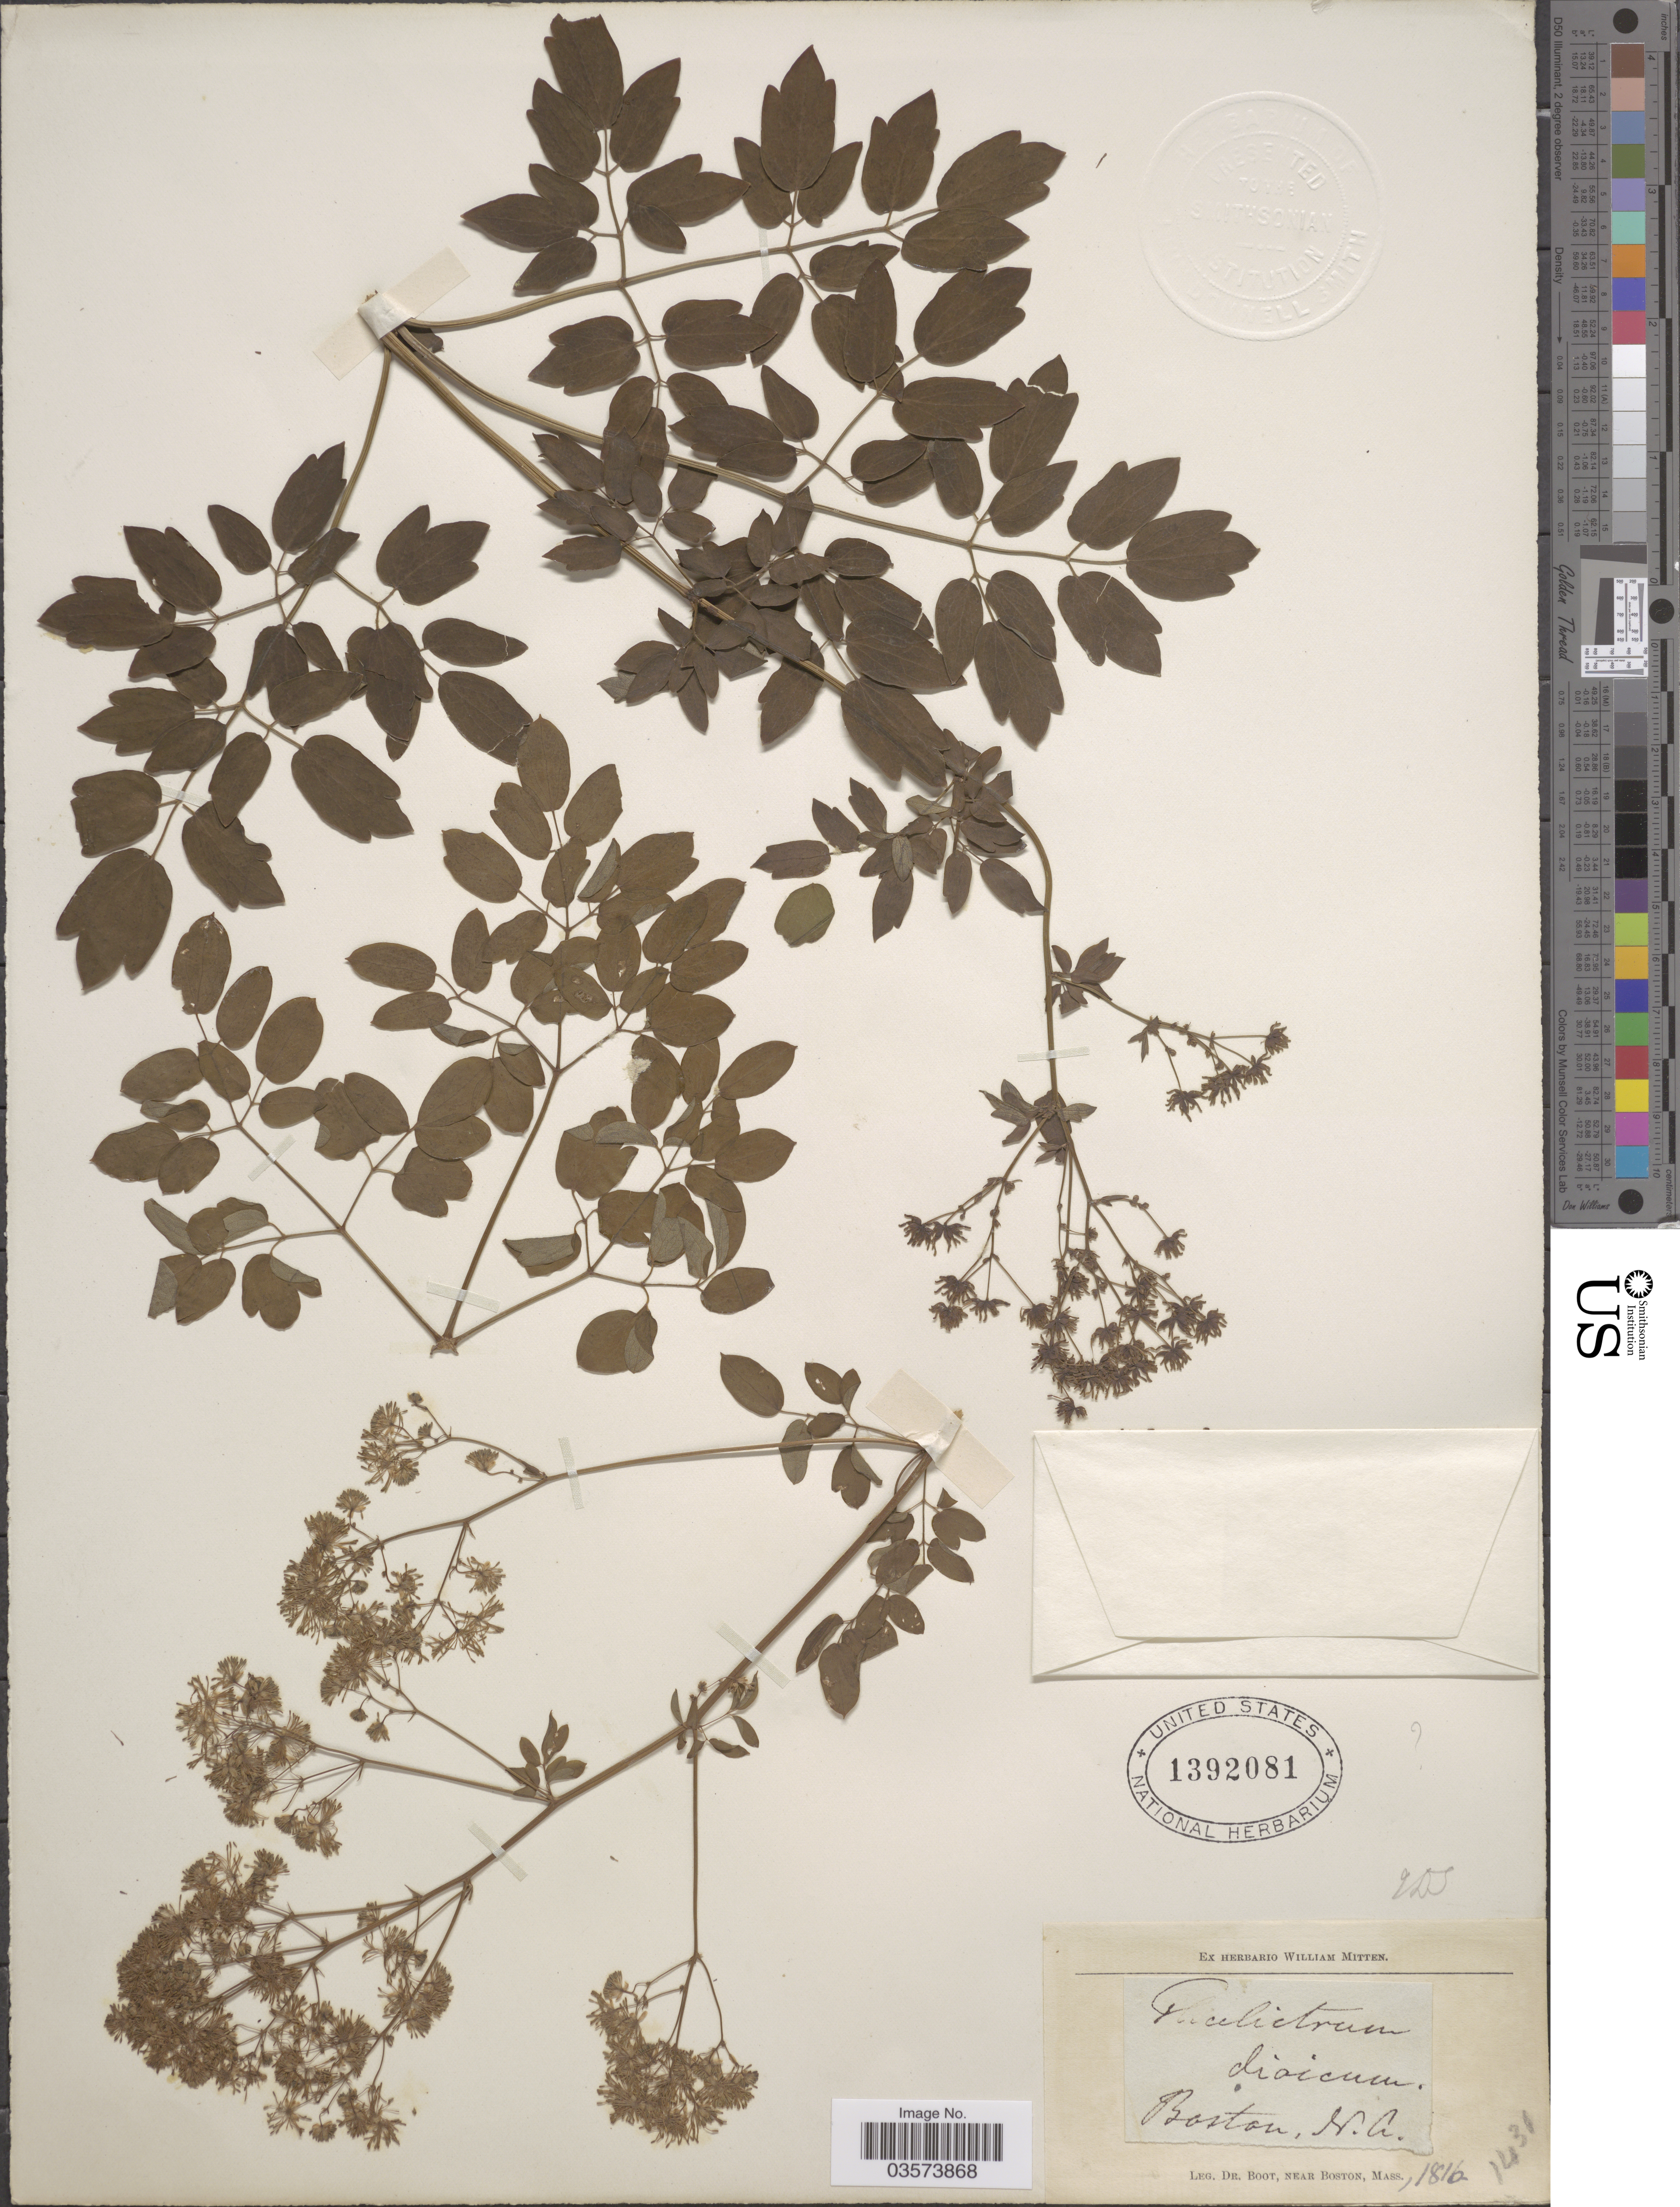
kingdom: Plantae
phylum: Tracheophyta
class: Magnoliopsida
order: Ranunculales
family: Ranunculaceae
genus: Thalictrum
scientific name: Thalictrum dioicum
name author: L.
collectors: -. Boot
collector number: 1431?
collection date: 1816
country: United States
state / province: Massachusetts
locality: Near Boston.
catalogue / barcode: US 1392081